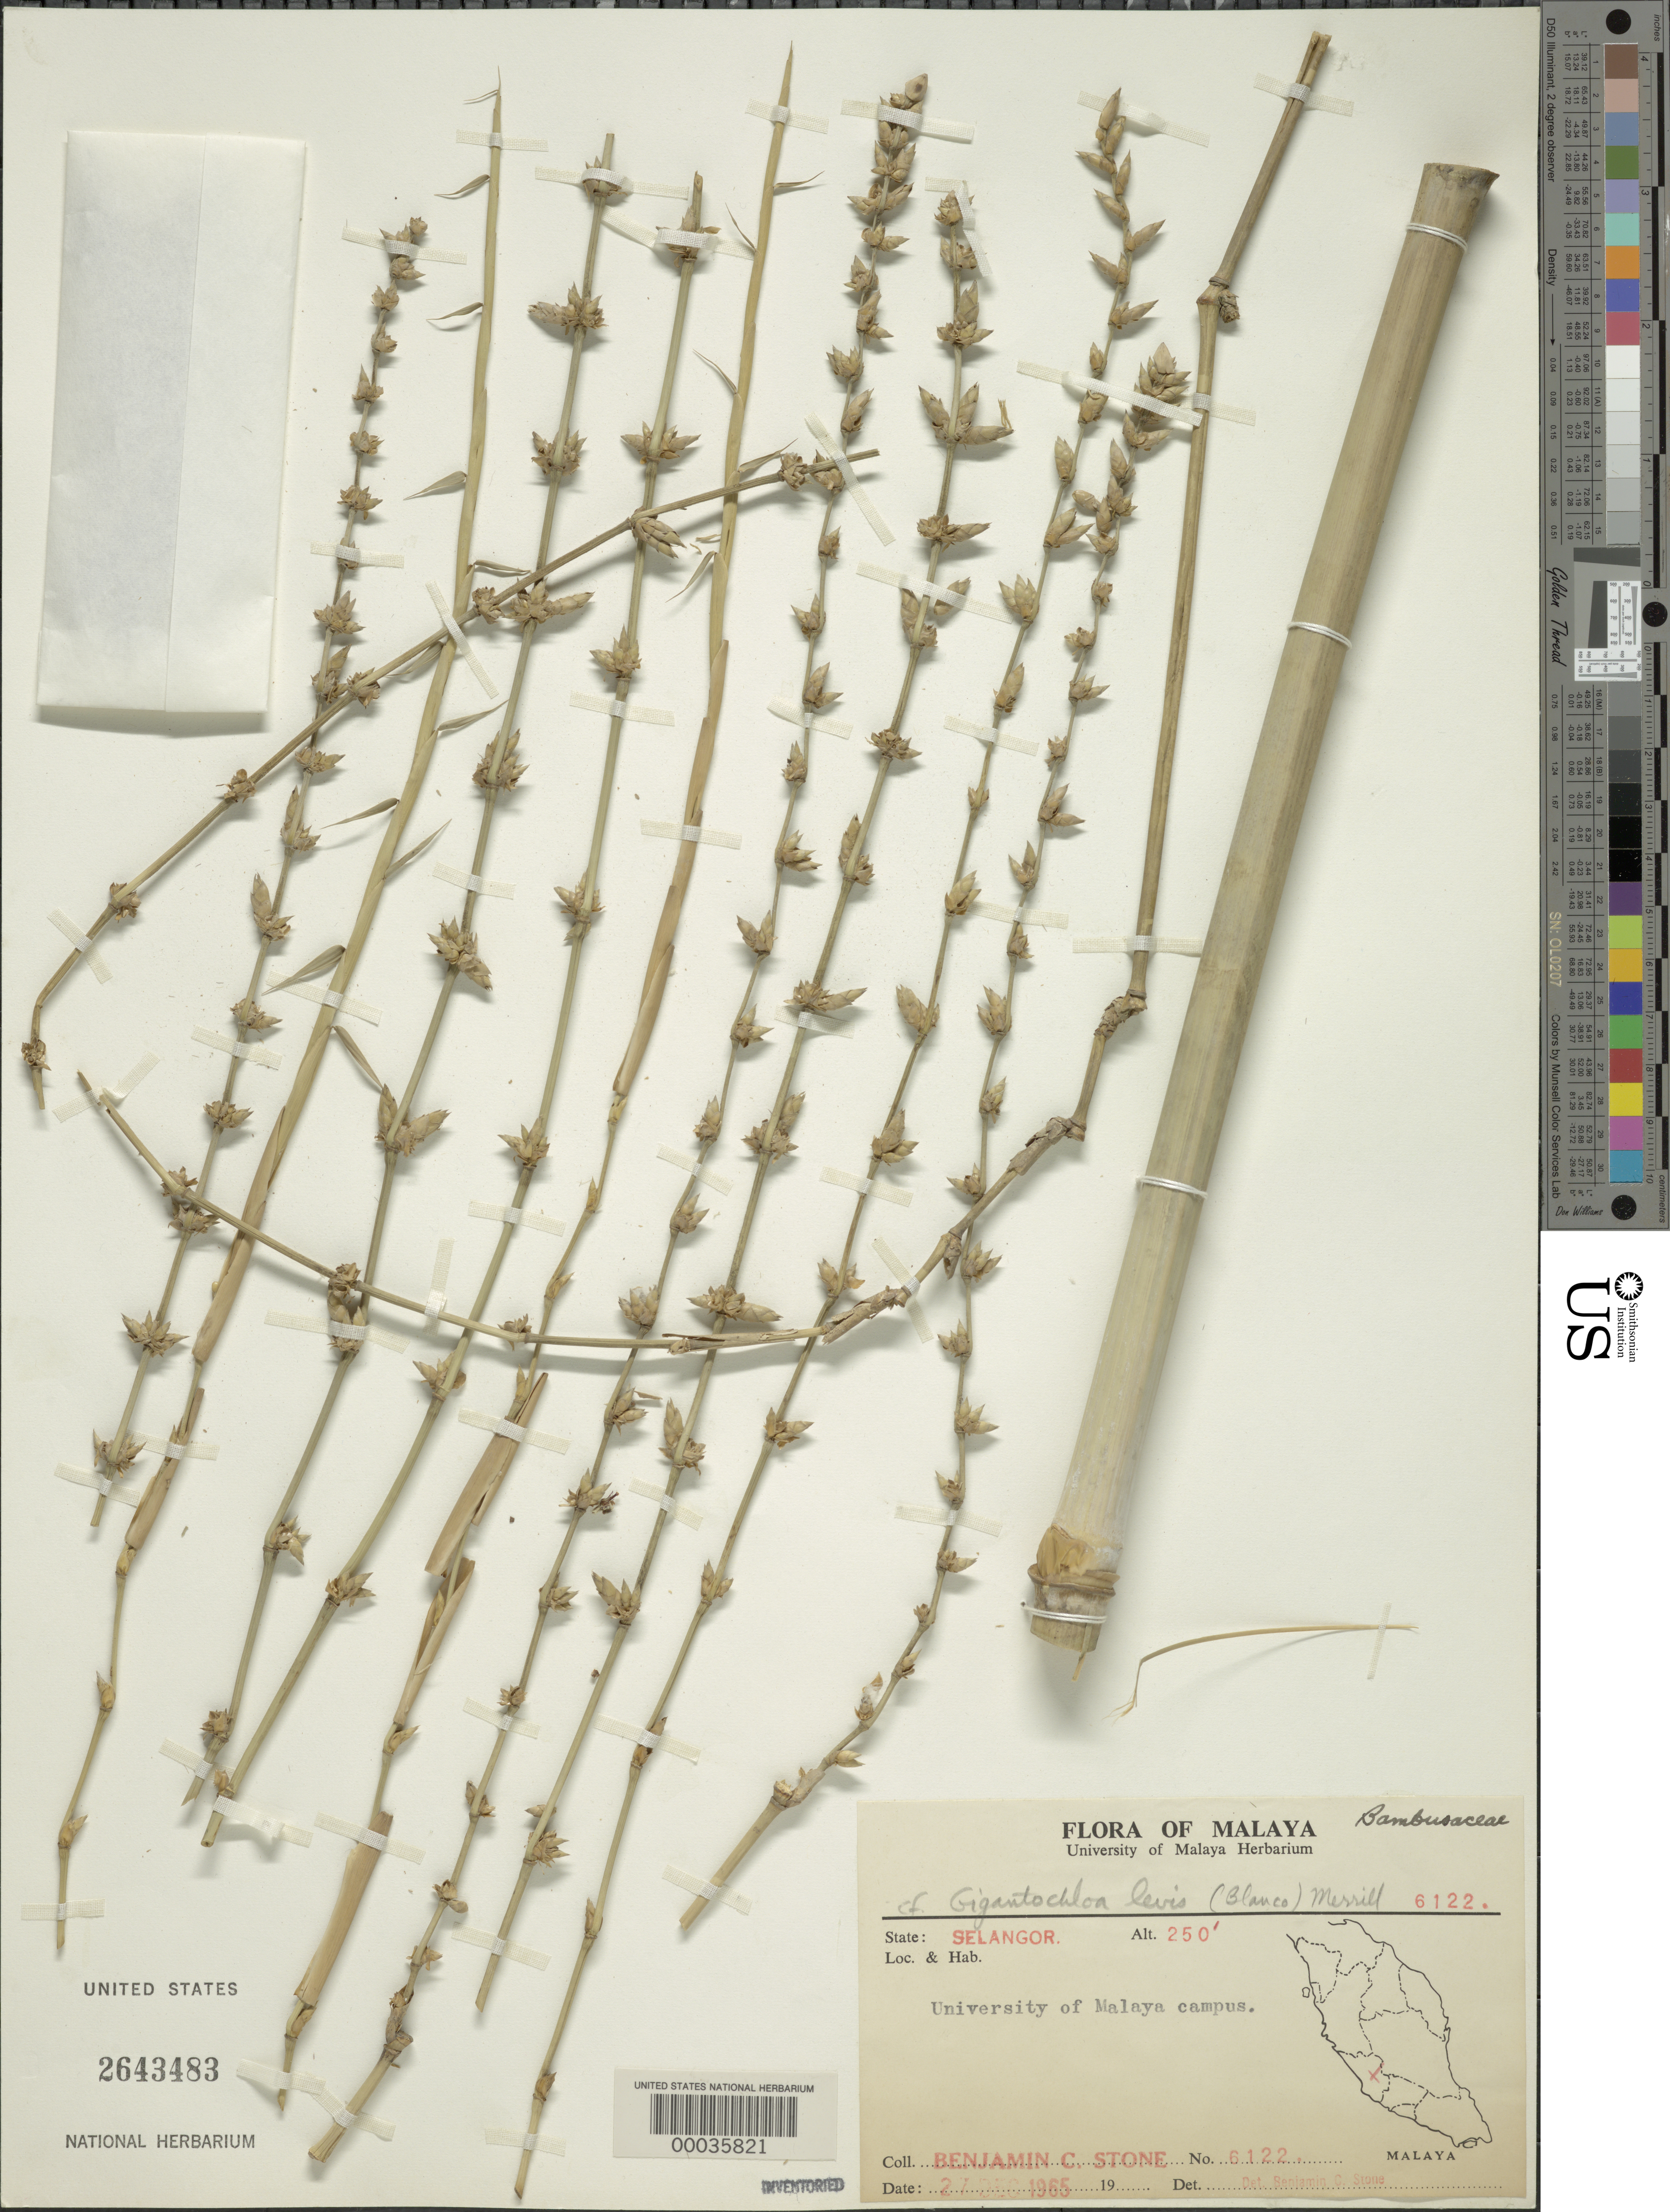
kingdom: Plantae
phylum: Tracheophyta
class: Liliopsida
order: Poales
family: Poaceae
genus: Dendrocalamus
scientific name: Dendrocalamus laevis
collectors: B. C. Stone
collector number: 6122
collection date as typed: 27 Dec 1965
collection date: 1965-12-27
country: Malaysia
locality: University of malaysia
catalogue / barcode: US 2643483